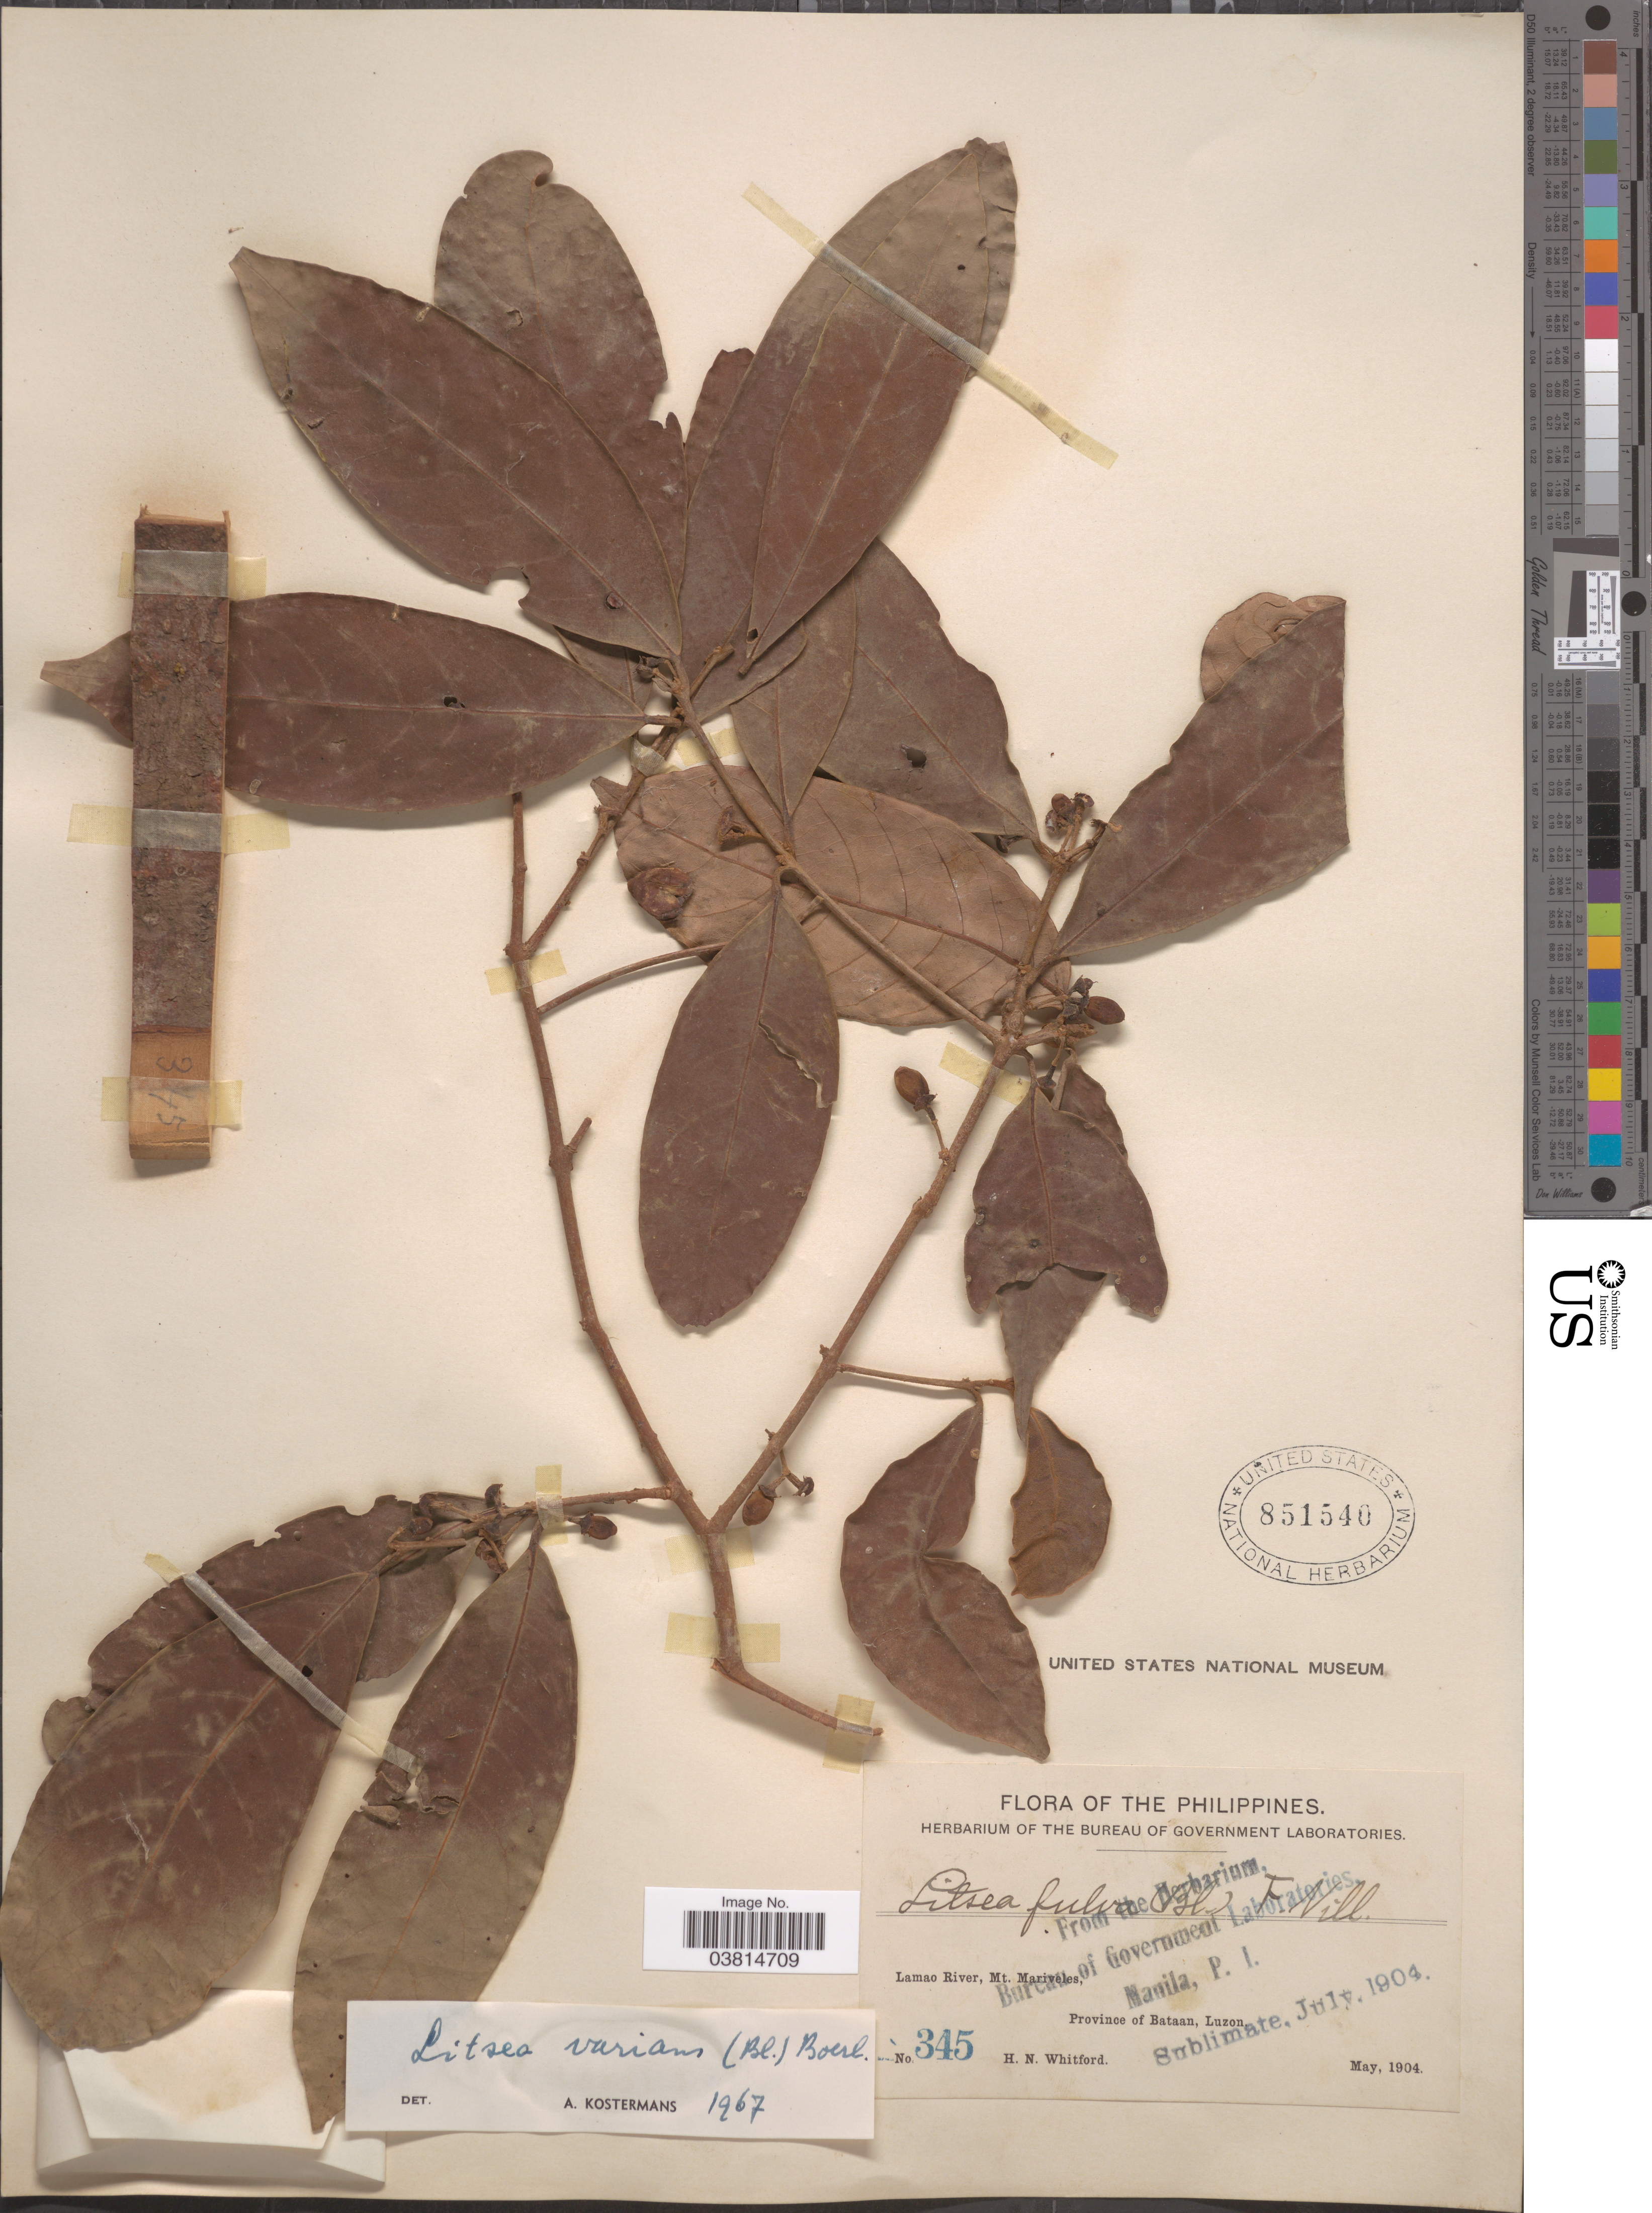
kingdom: Plantae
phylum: Tracheophyta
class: Magnoliopsida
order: Laurales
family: Lauraceae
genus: Litsea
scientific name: Litsea varians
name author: (Blume) Boerl.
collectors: H. N. Whitford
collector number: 345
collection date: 1904-05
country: Philippines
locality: Lamao River, Mt. Mariveles, Province of Bataan, Luzon.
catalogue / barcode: US 851540